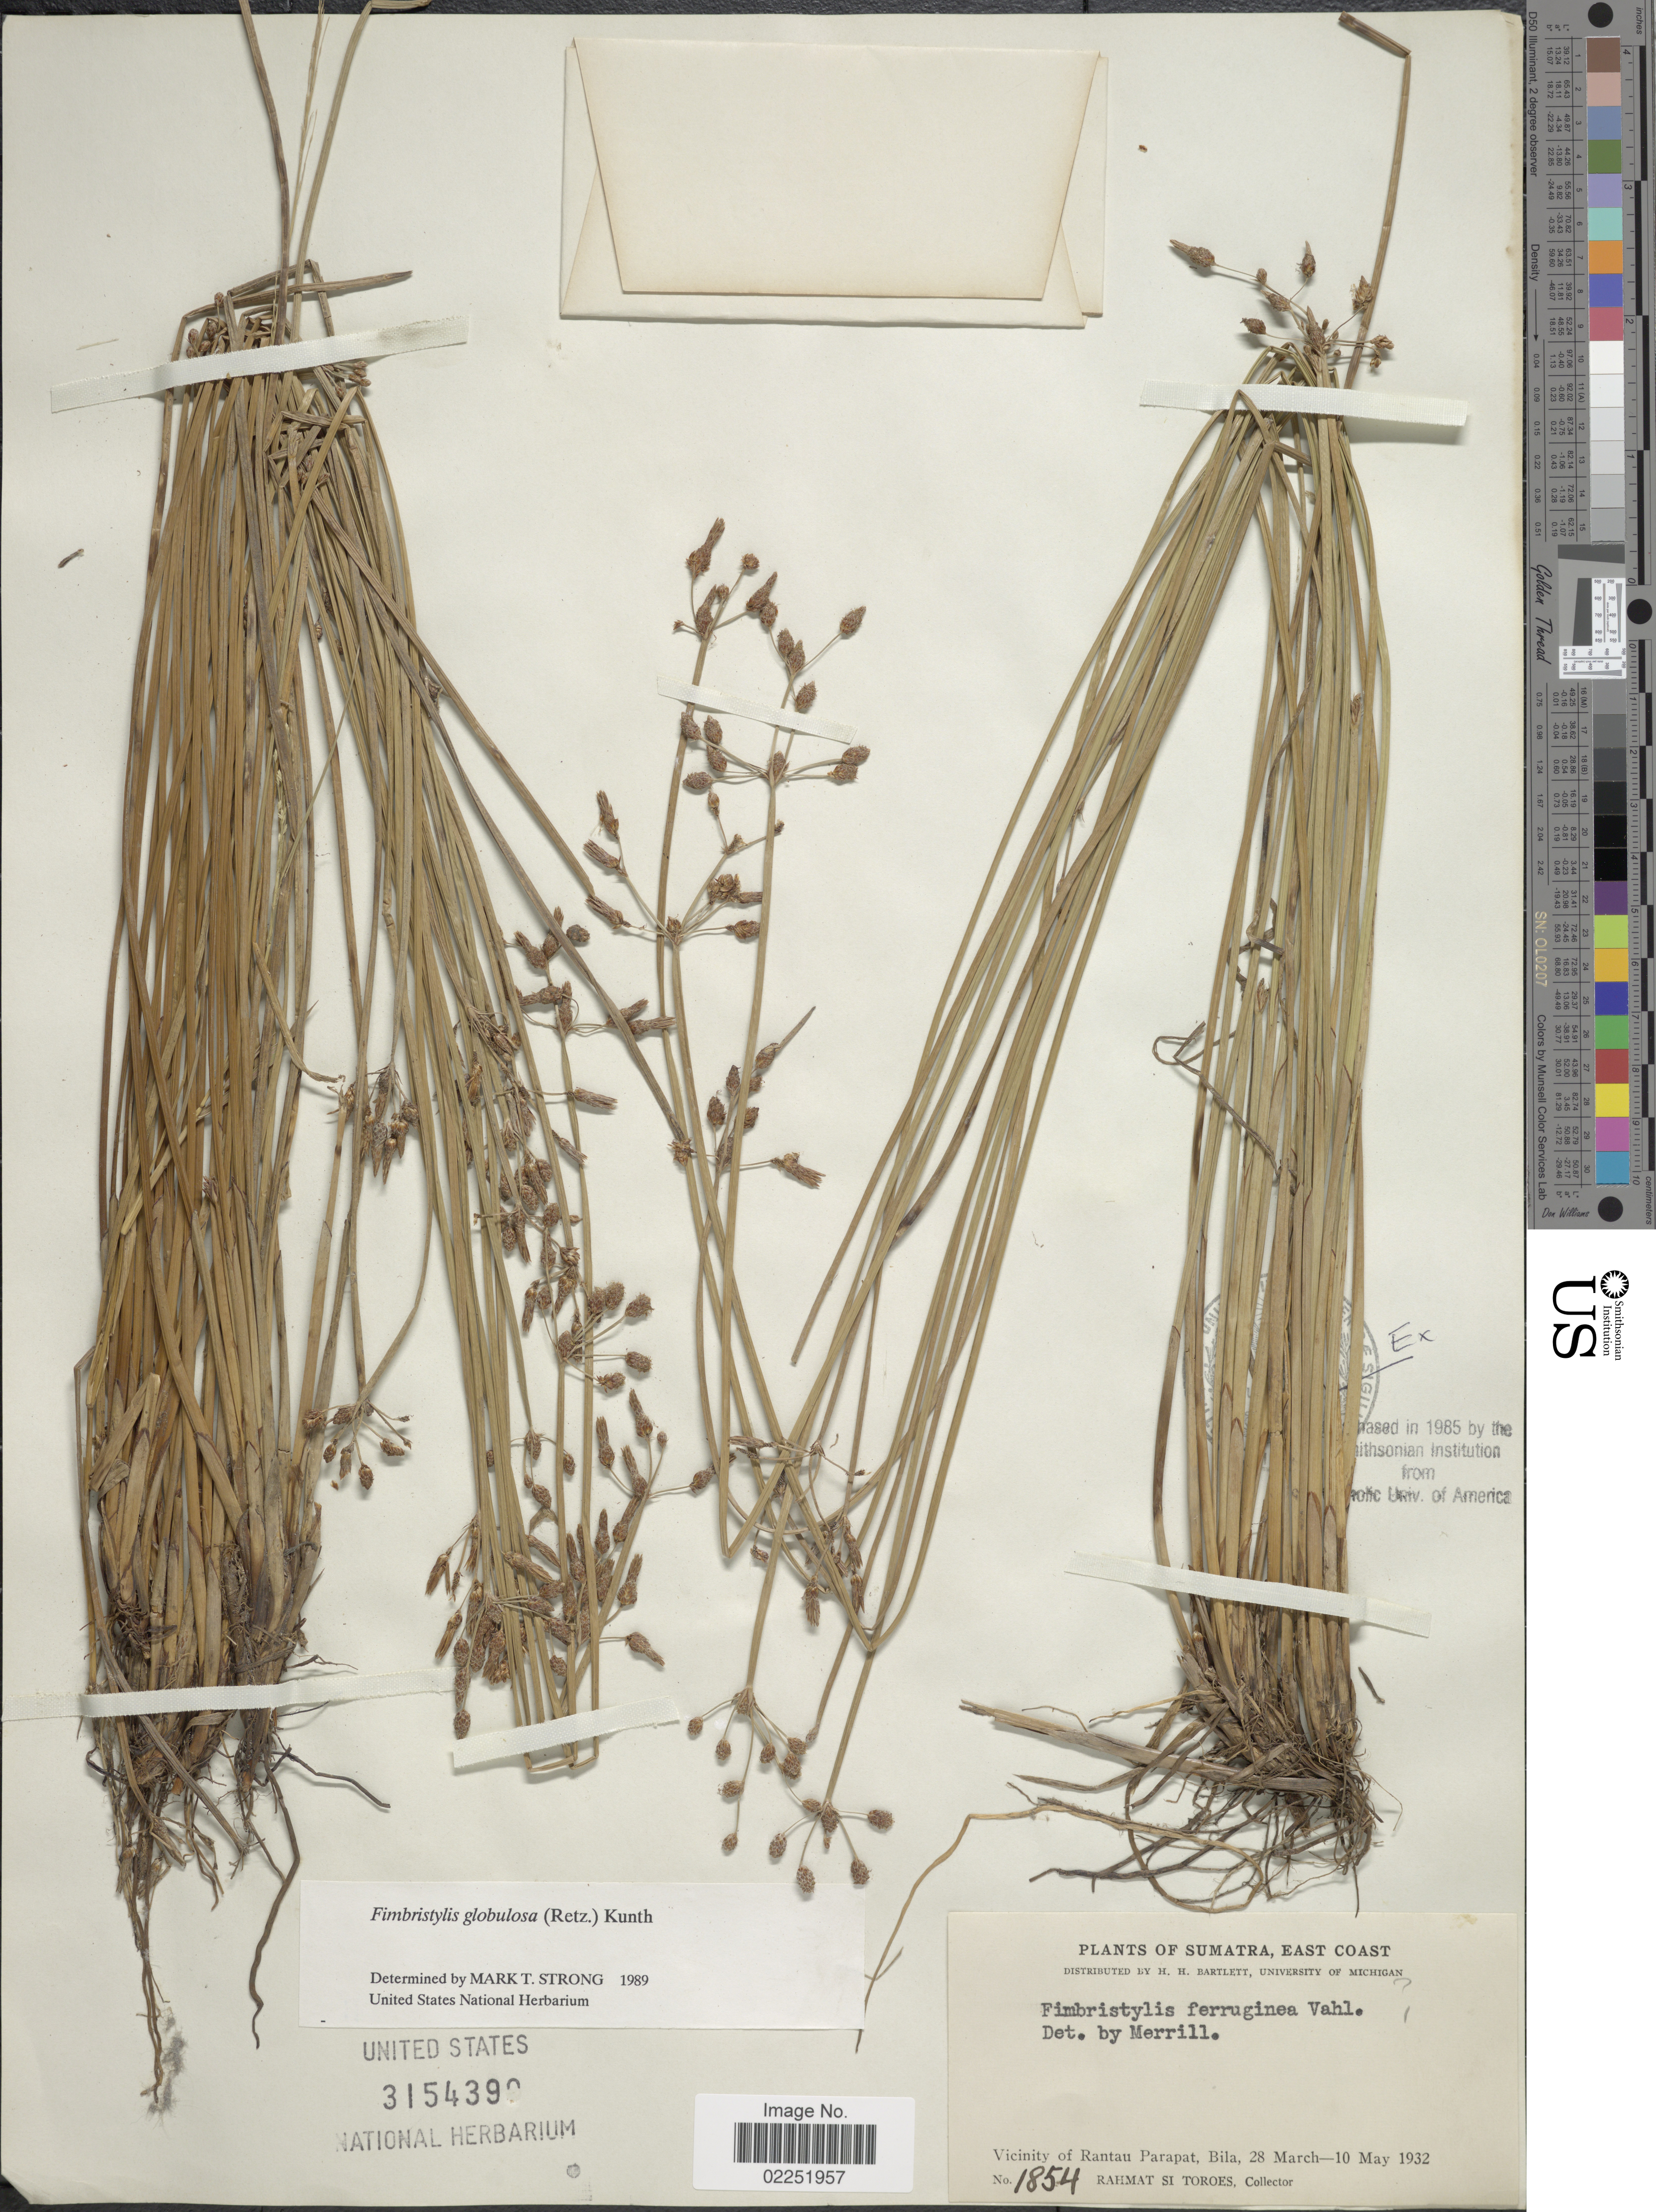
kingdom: Plantae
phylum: Tracheophyta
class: Liliopsida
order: Poales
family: Cyperaceae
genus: Fimbristylis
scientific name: Fimbristylis umbellaris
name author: (Lam.) Vahl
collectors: Rahmat Si Boeea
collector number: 1854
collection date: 1932-03-28/1932-05-10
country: Indonesia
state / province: Sumatra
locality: East Coast, Vicinity of Rantau Parapat, Bila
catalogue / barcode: US 3154390